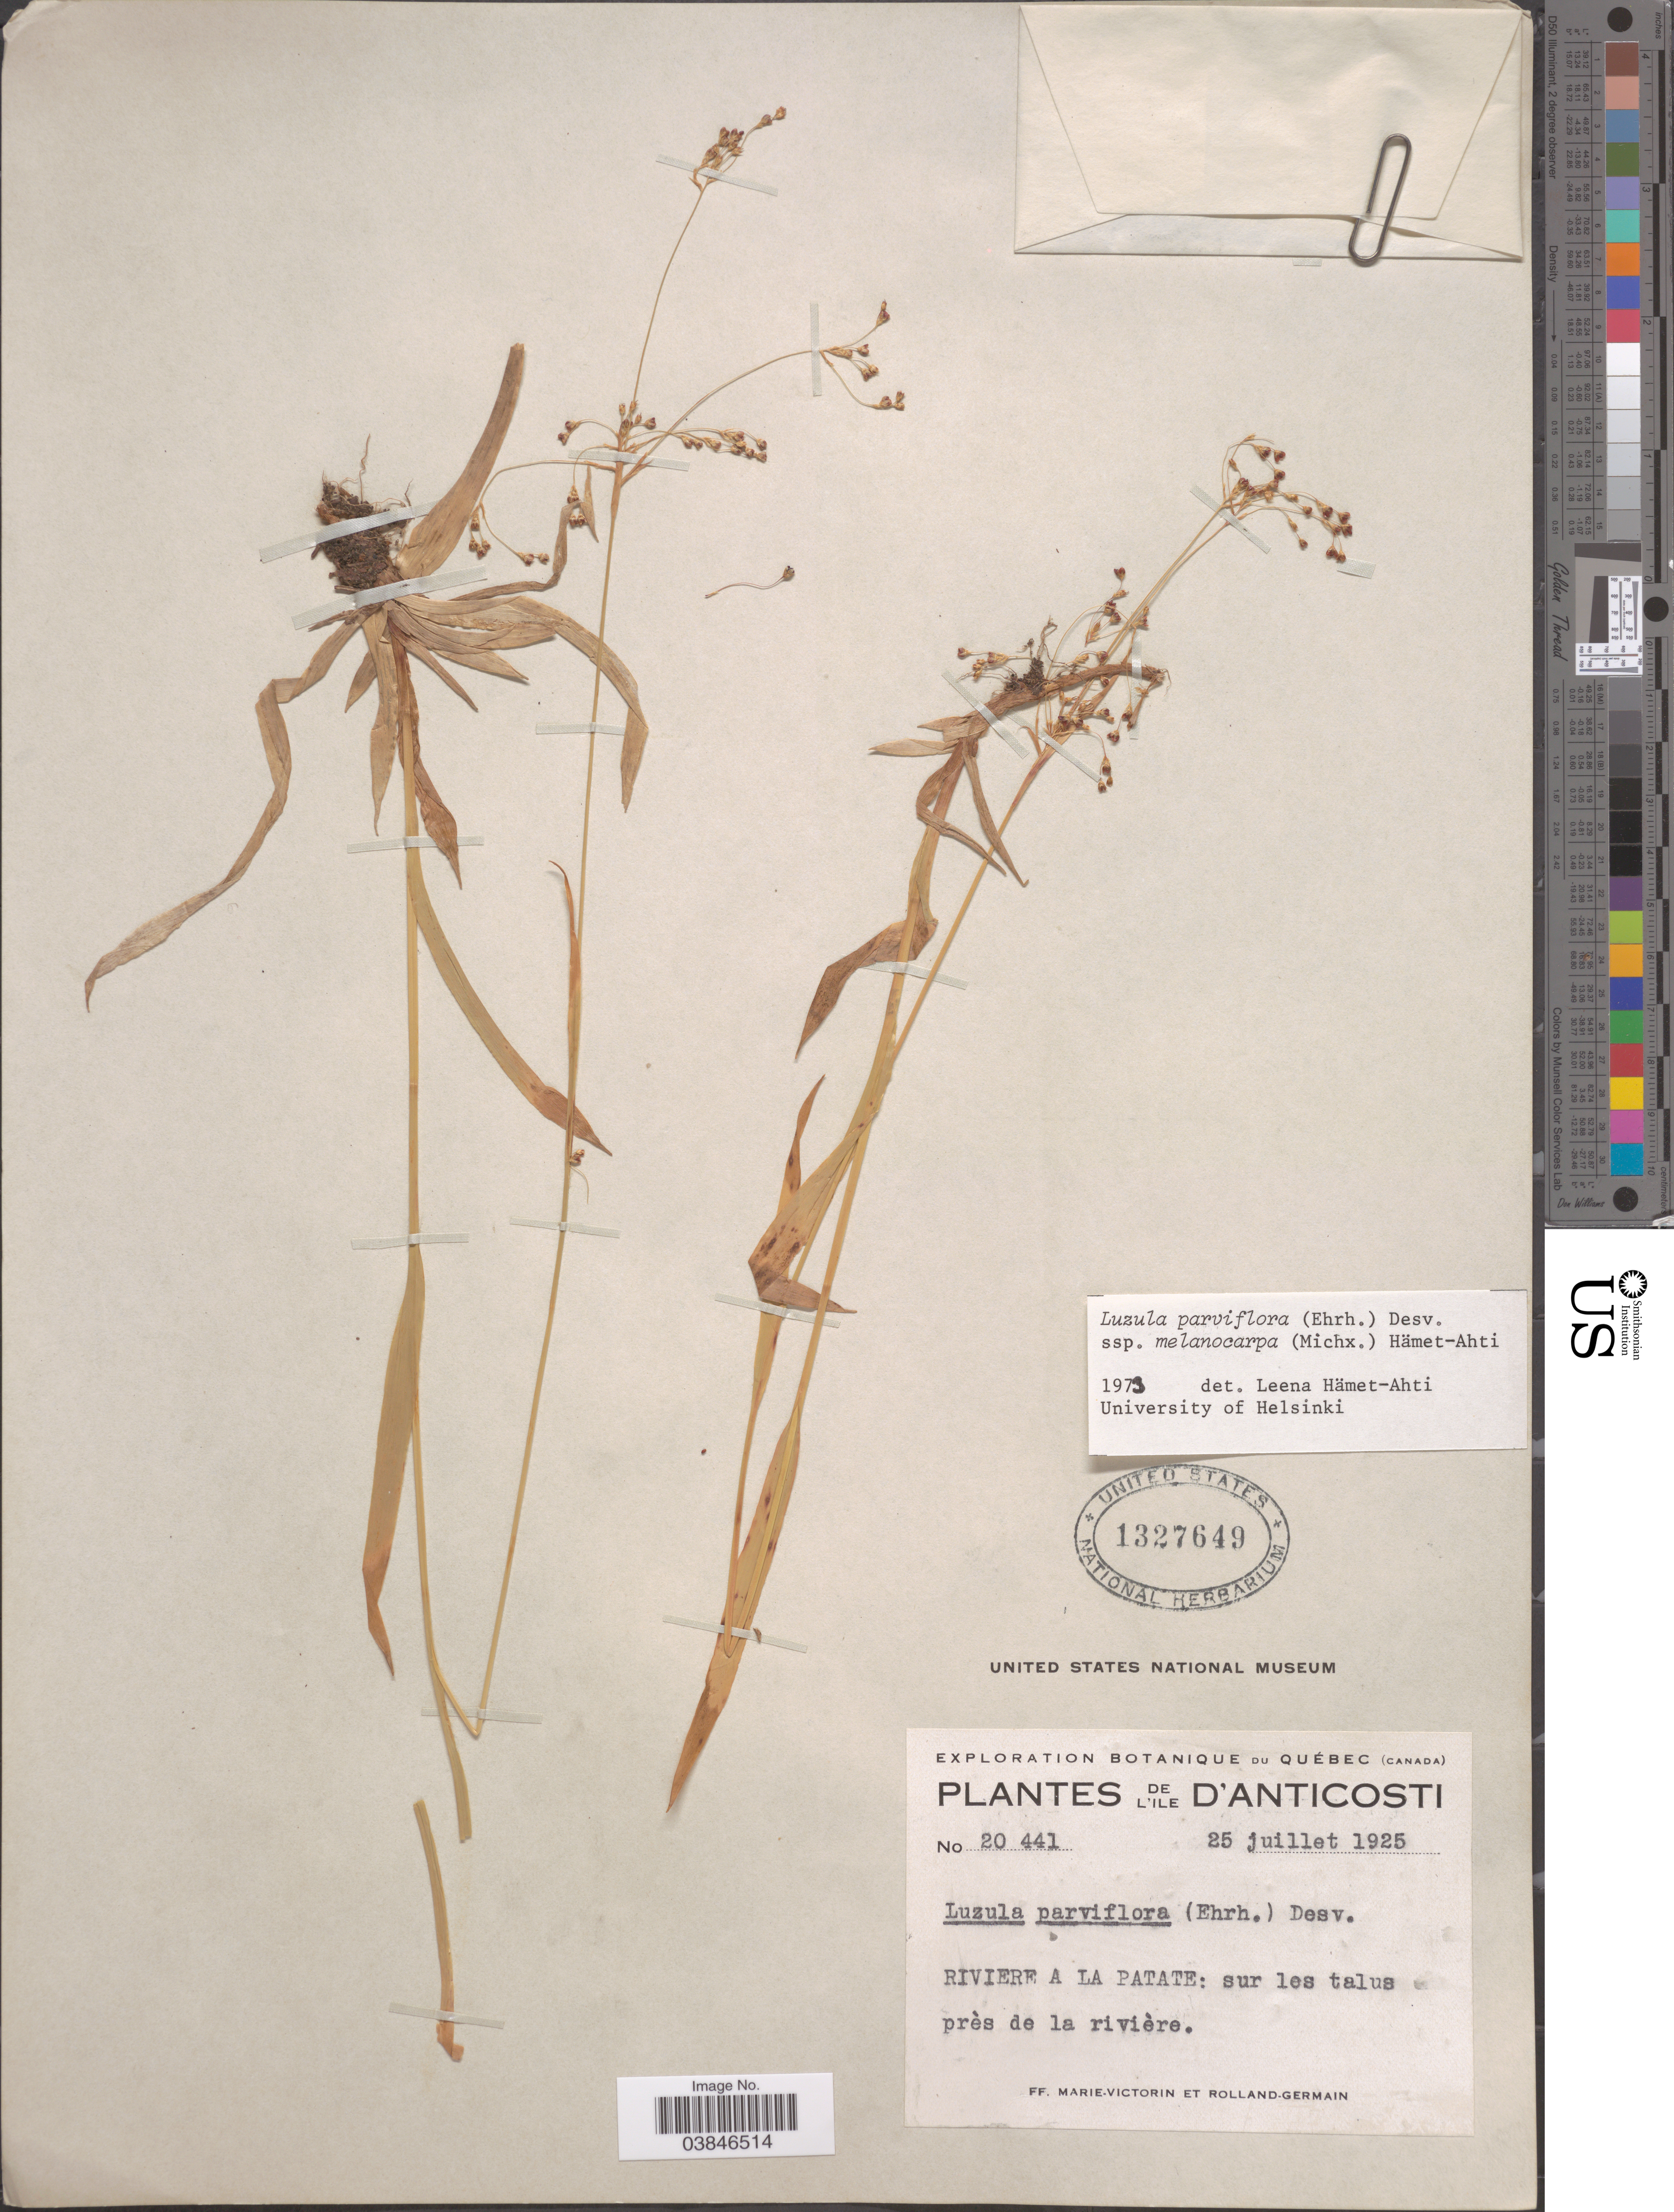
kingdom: Plantae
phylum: Tracheophyta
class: Liliopsida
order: Poales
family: Juncaceae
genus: Luzula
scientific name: Luzula parviflora subsp. melanocarpa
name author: Desv.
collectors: F. Marie-Victorin & Rolland-Germain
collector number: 20441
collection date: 1925-07-25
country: Canada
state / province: Quebec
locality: L'ile D' Anticosti. Riviere a La Patate: sur les talus près de la rivière.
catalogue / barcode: US 1327649